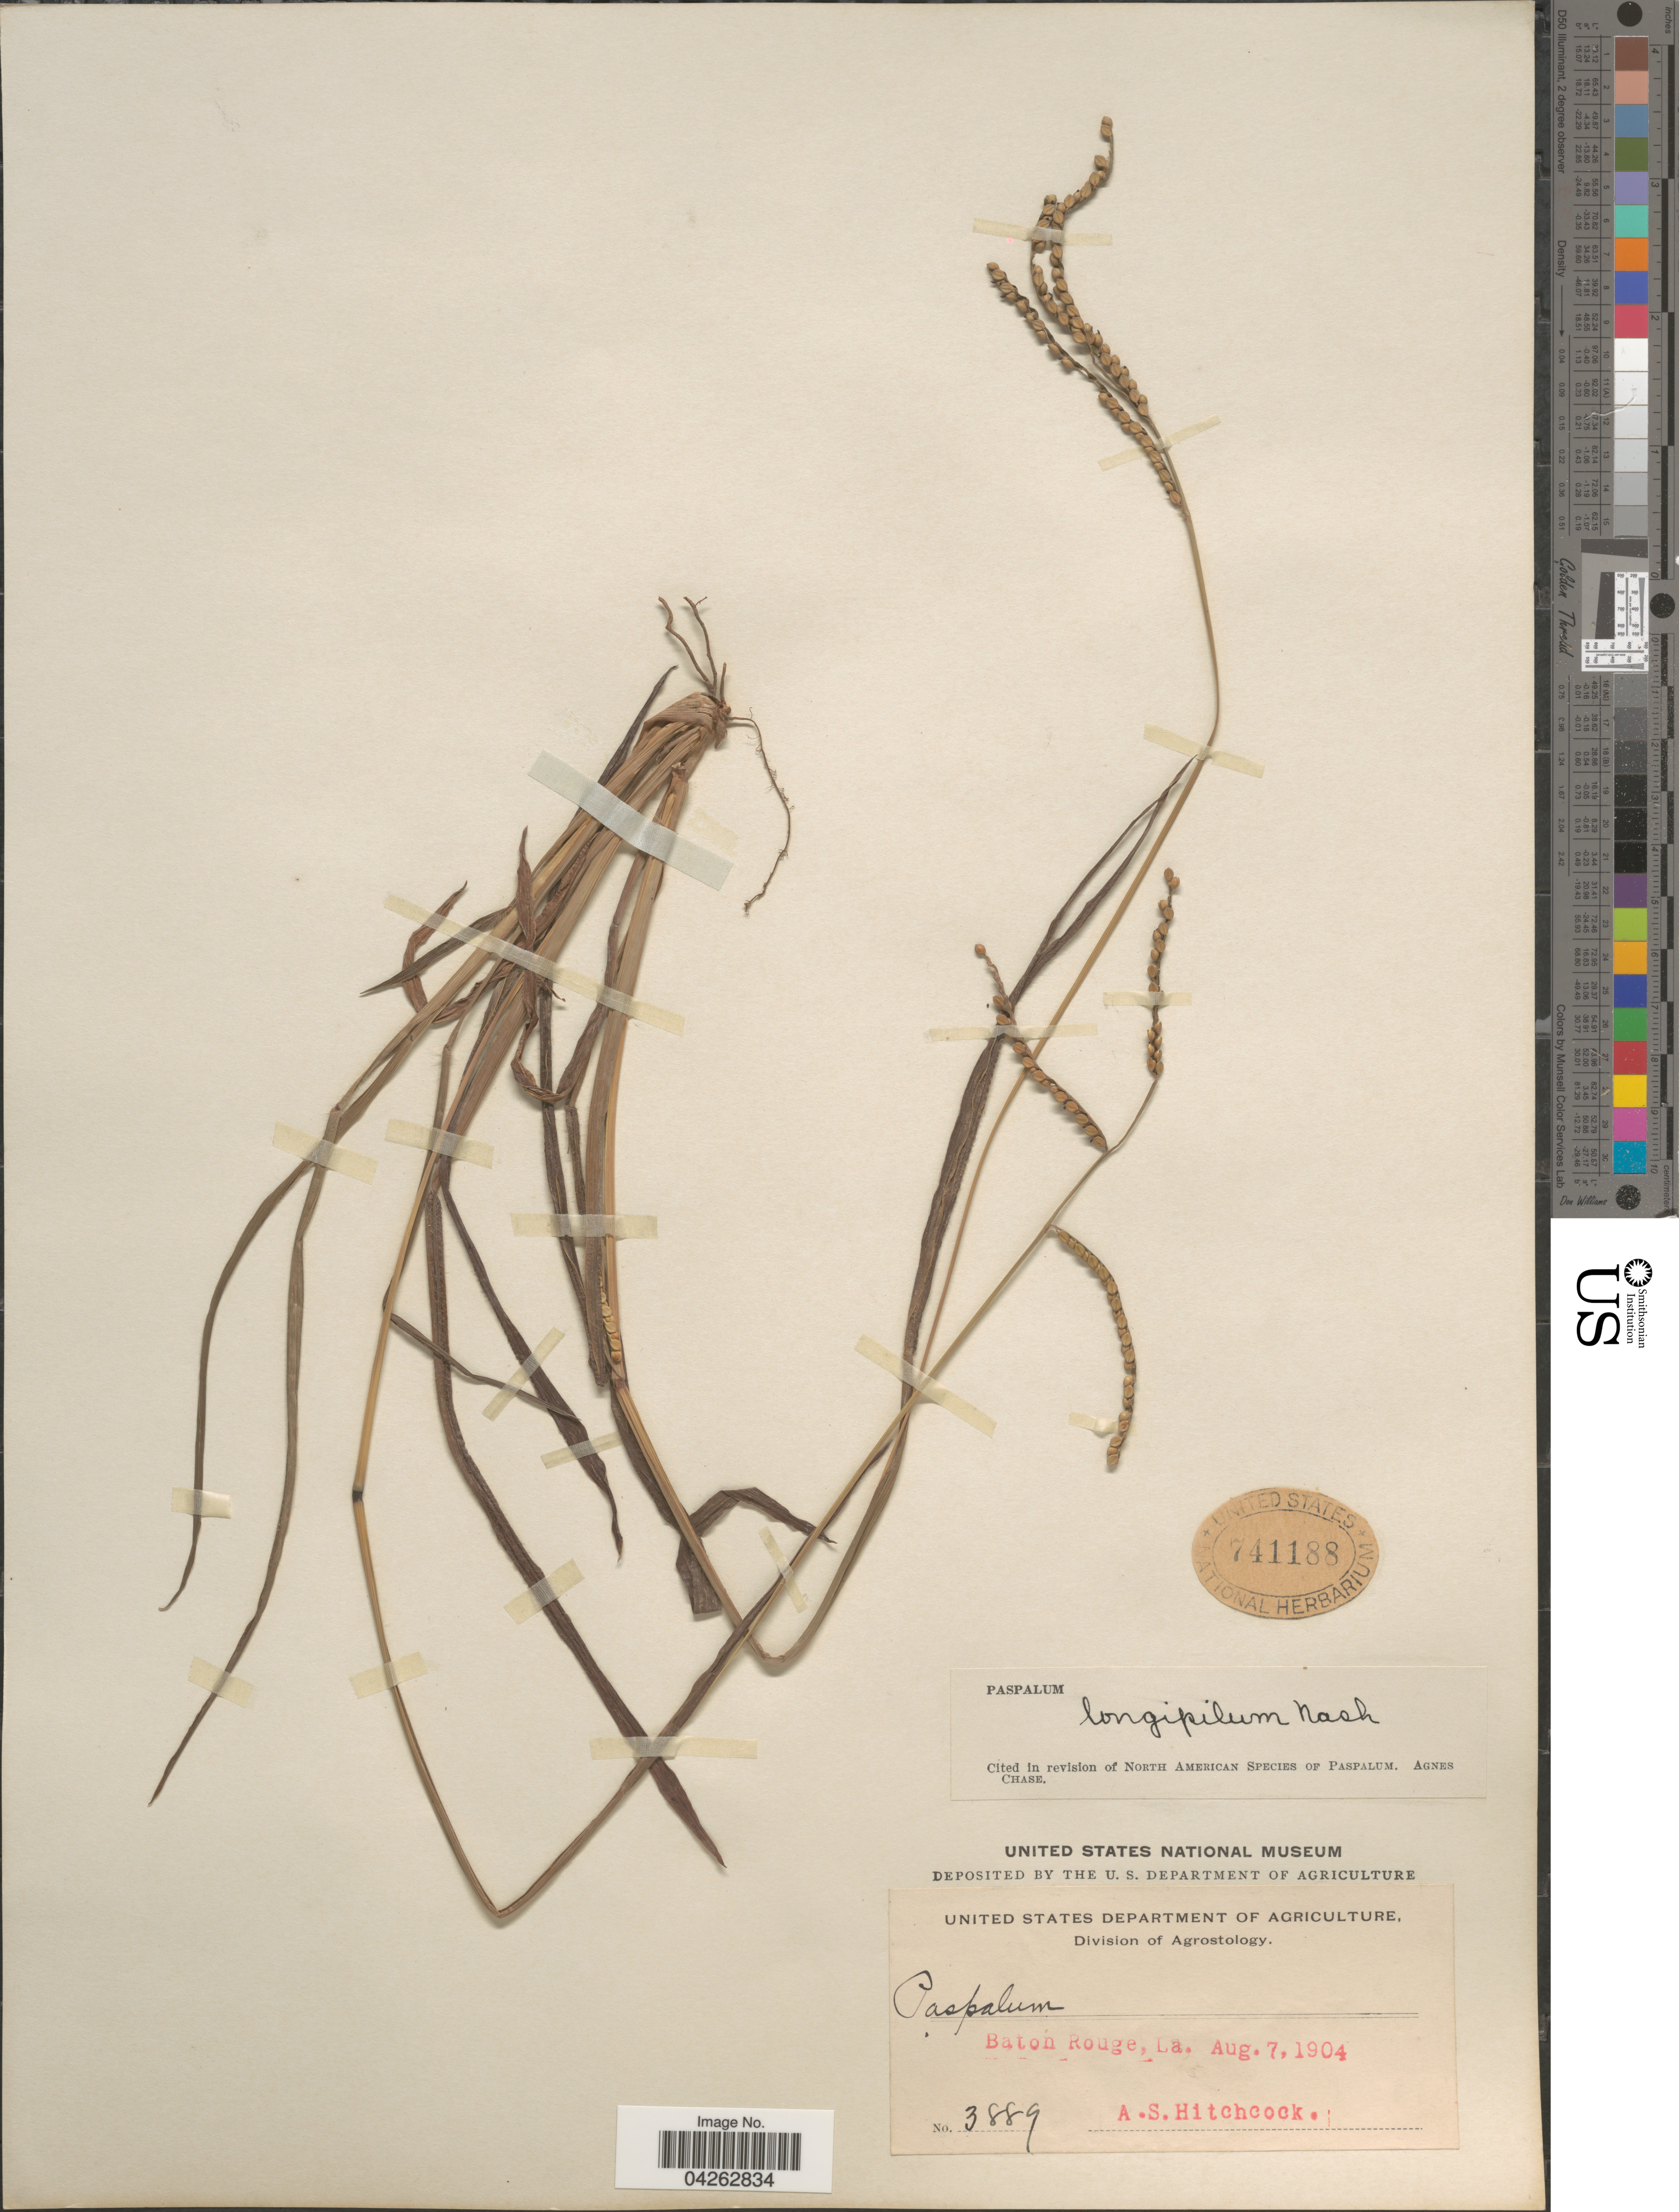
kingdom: Plantae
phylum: Tracheophyta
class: Liliopsida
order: Poales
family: Poaceae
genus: Paspalum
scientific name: Paspalum longipilum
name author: Nash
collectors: A. S. Hitchcock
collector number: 3889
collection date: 1904-08-07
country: United States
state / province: Louisiana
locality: Baton Rouge.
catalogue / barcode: US 741188